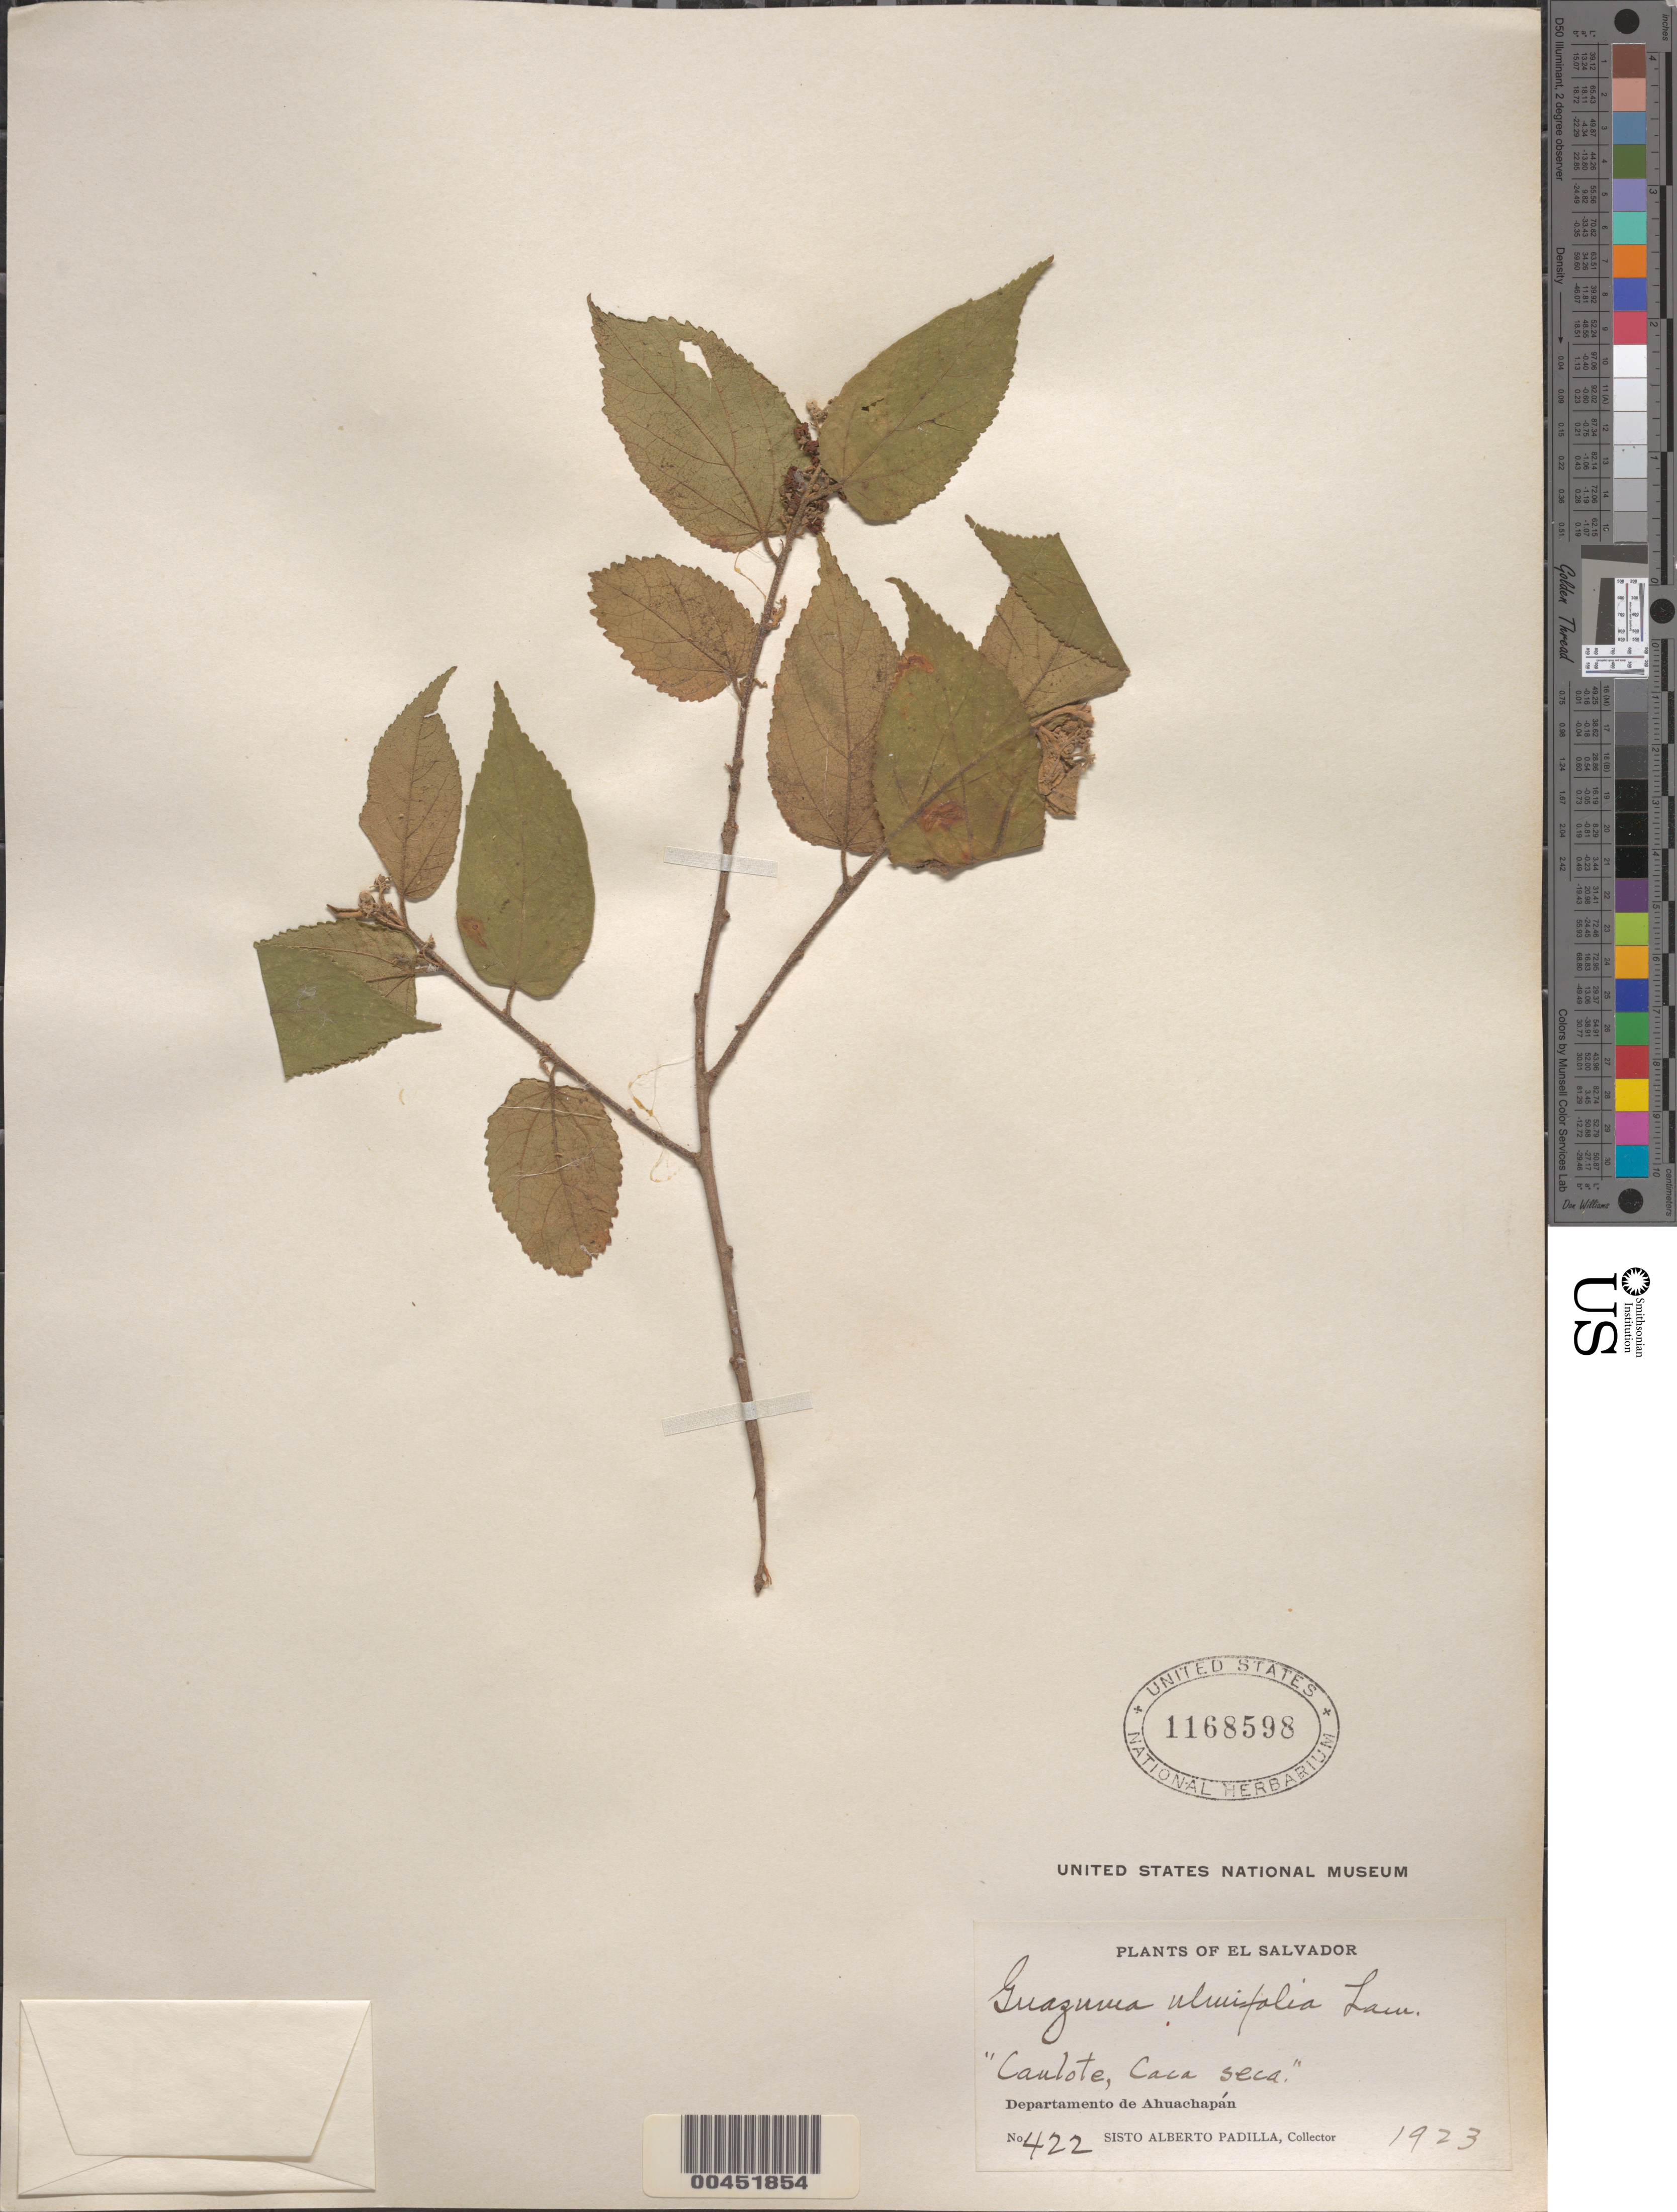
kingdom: Plantae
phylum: Tracheophyta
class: Magnoliopsida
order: Malvales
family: Malvaceae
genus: Guazuma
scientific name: Guazuma ulmifolia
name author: Lam.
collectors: S. A. Padilla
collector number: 422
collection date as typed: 1922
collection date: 1922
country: El Salvador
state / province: Ahuachapán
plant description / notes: Common name: Caulote; Common name: Caca seca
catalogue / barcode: US 1168598